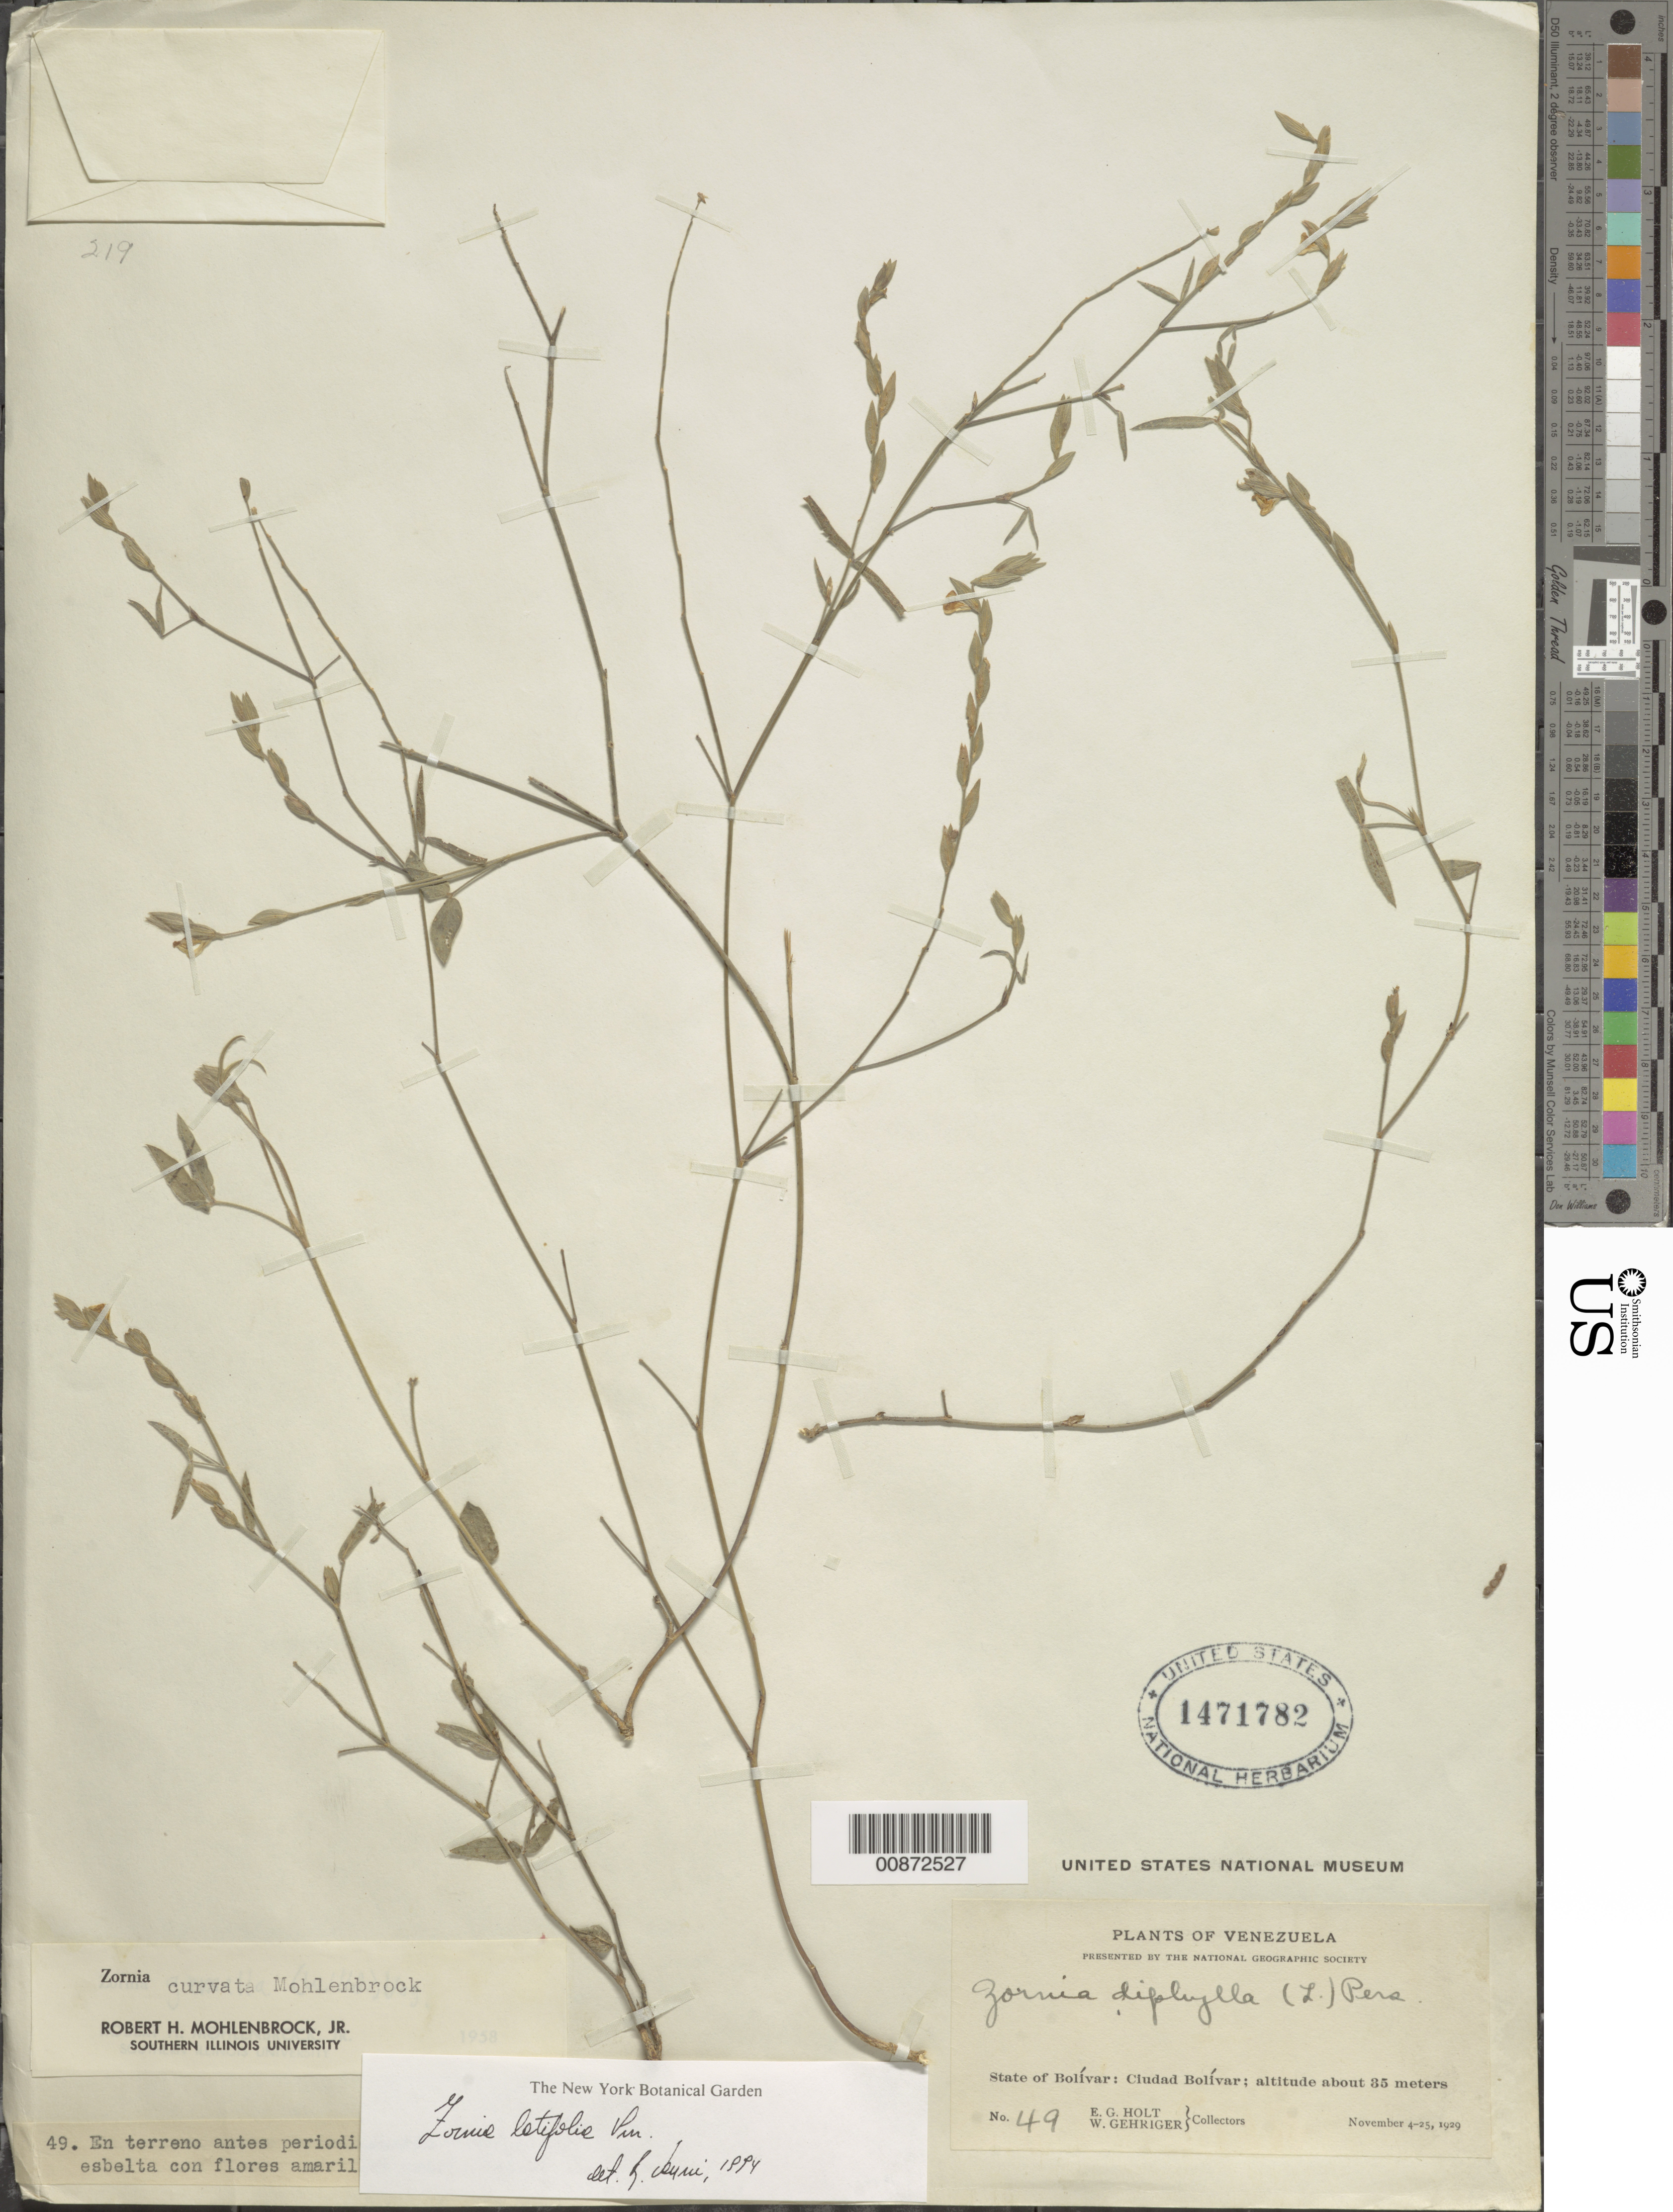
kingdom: Plantae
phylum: Tracheophyta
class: Magnoliopsida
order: Fabales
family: Fabaceae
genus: Zornia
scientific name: Zornia latifolia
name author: Sm.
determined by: Jeyni(?), R.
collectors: E. Holt & W. Gehriger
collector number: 49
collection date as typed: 4-Nov-29 to 25-Nov-29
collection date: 1929-11-04/1929-11-25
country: Venezuela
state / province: Bolívar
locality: Ciudad Bolívar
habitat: Terreno antes periodicamente anegado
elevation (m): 35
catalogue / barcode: US 1471782